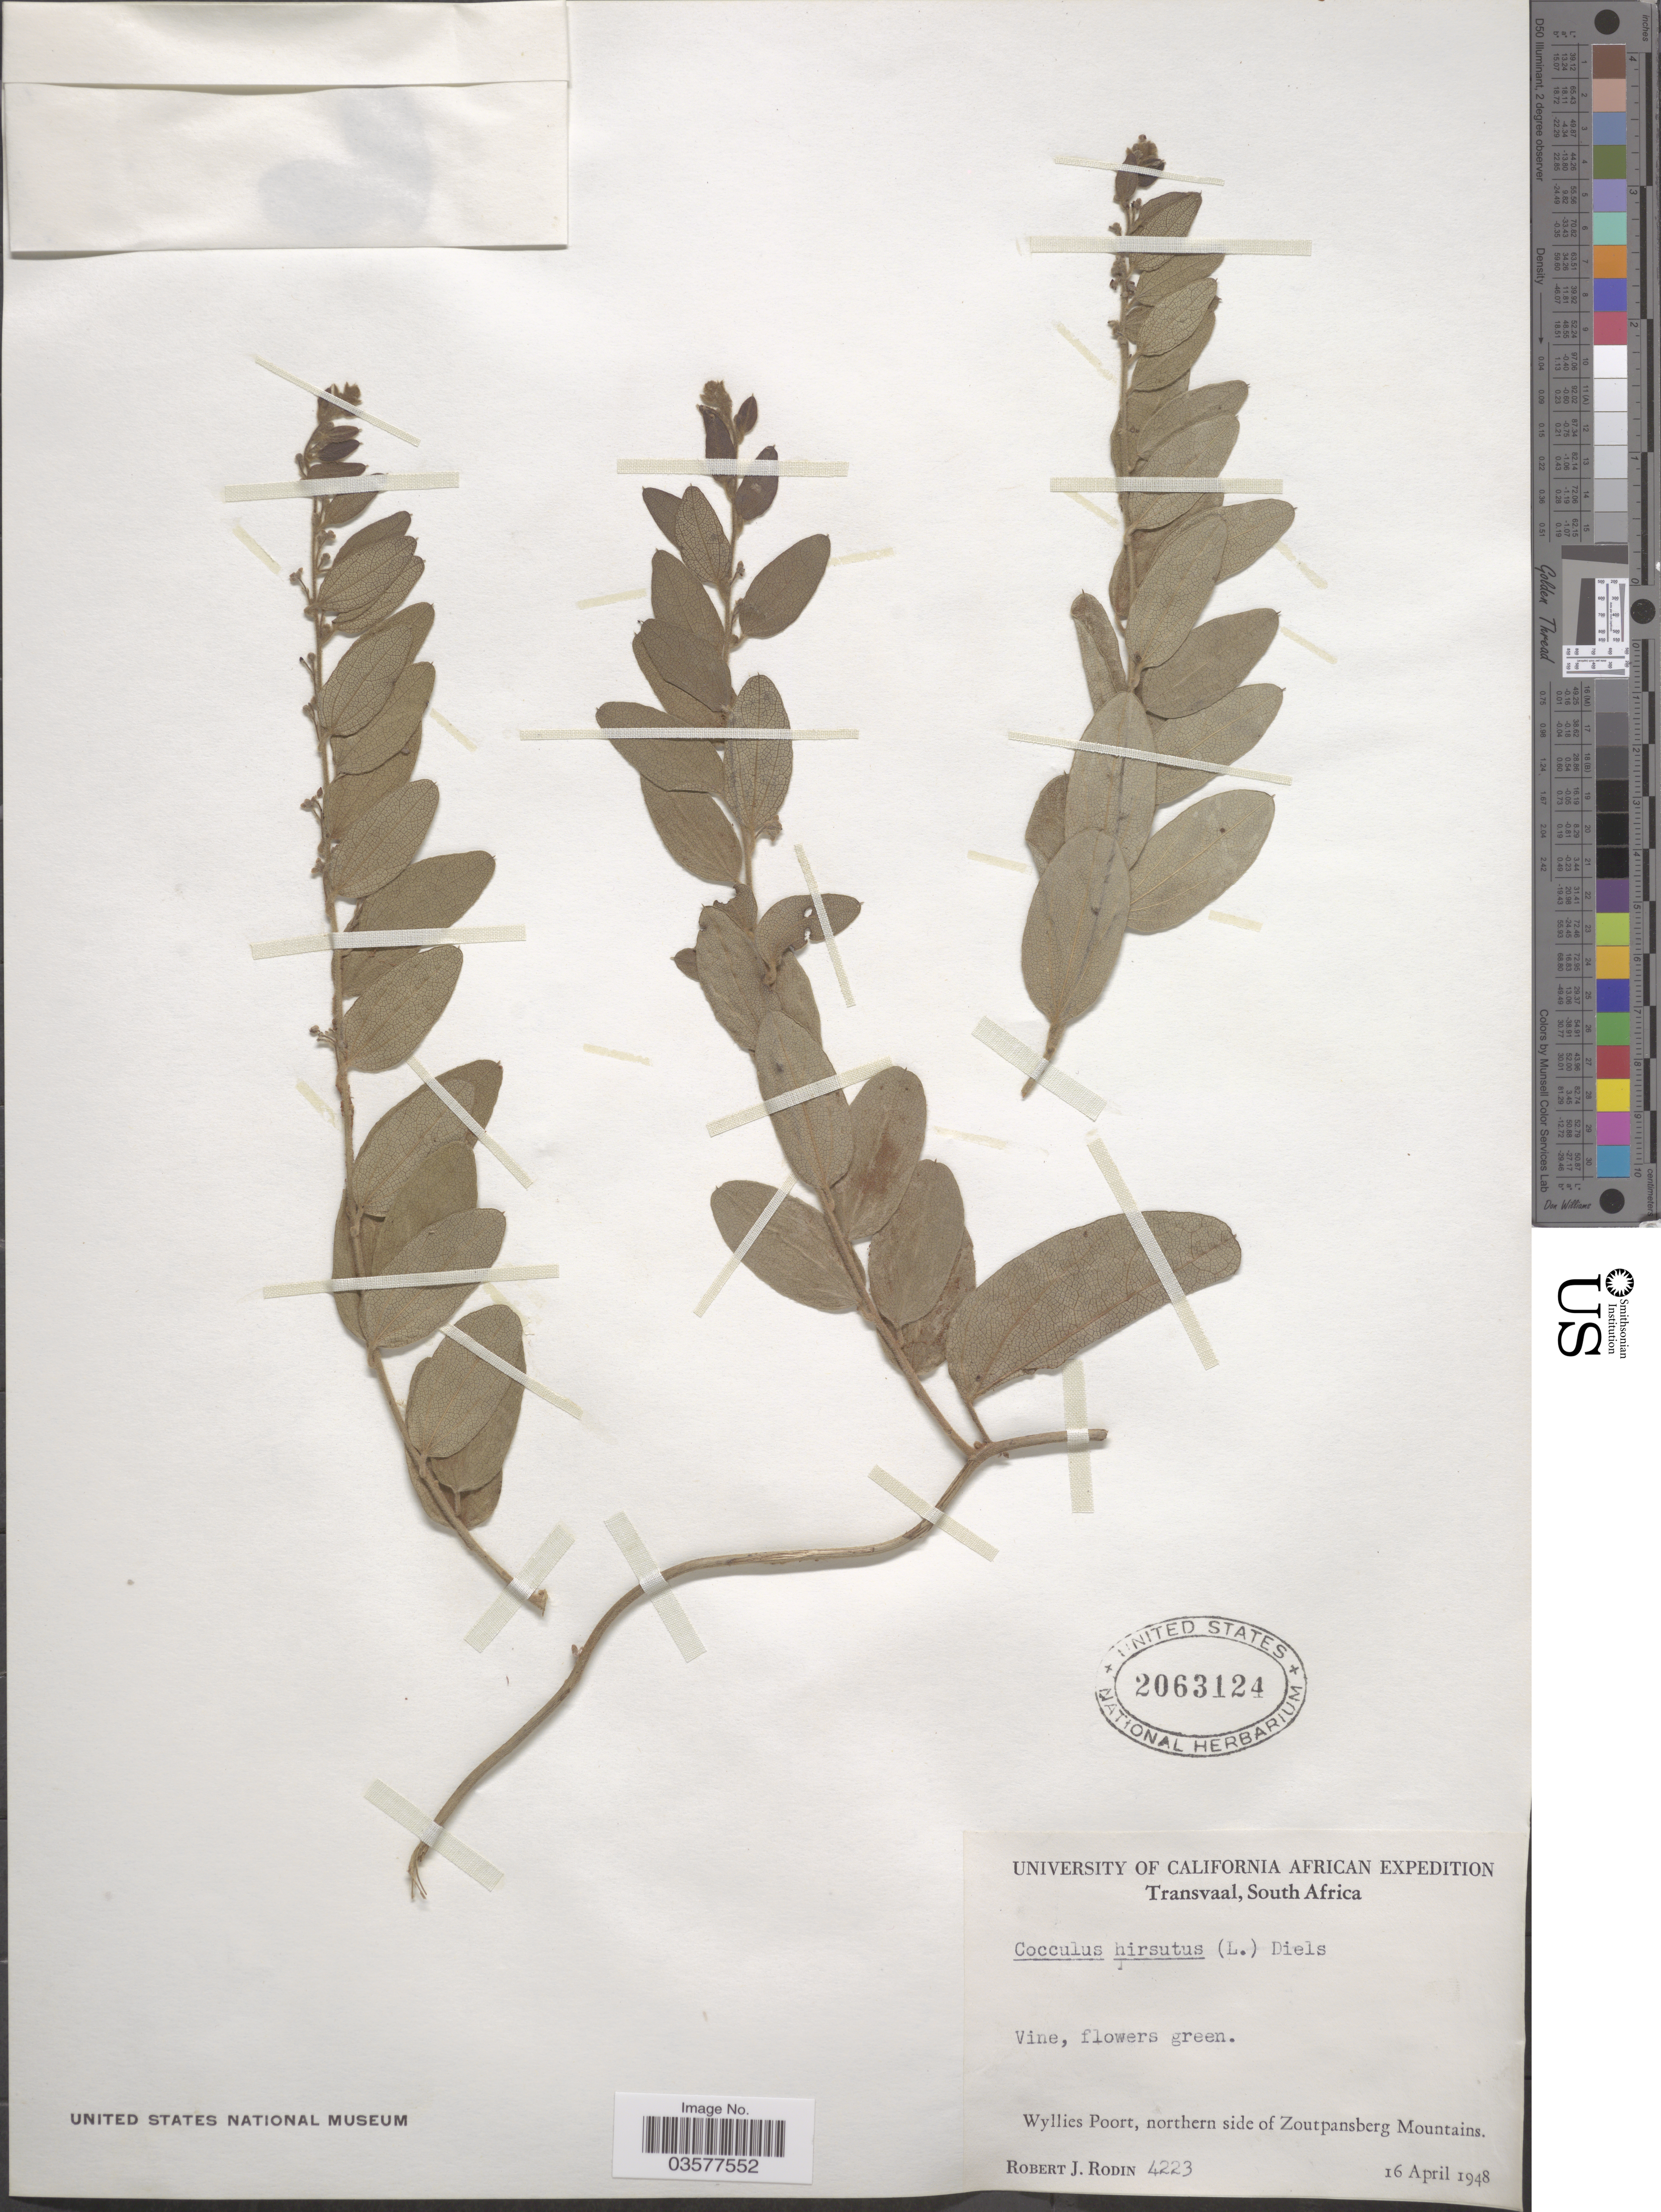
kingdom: Plantae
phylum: Tracheophyta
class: Magnoliopsida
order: Ranunculales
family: Menispermaceae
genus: Cocculus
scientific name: Cocculus hirsutus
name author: (L.) Diels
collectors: R. J. Rodin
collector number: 4223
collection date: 1948-04-16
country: South Africa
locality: Transvaal. Wyllies Poort, northern side of Zoutpansberg Mountains.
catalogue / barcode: US 2063124